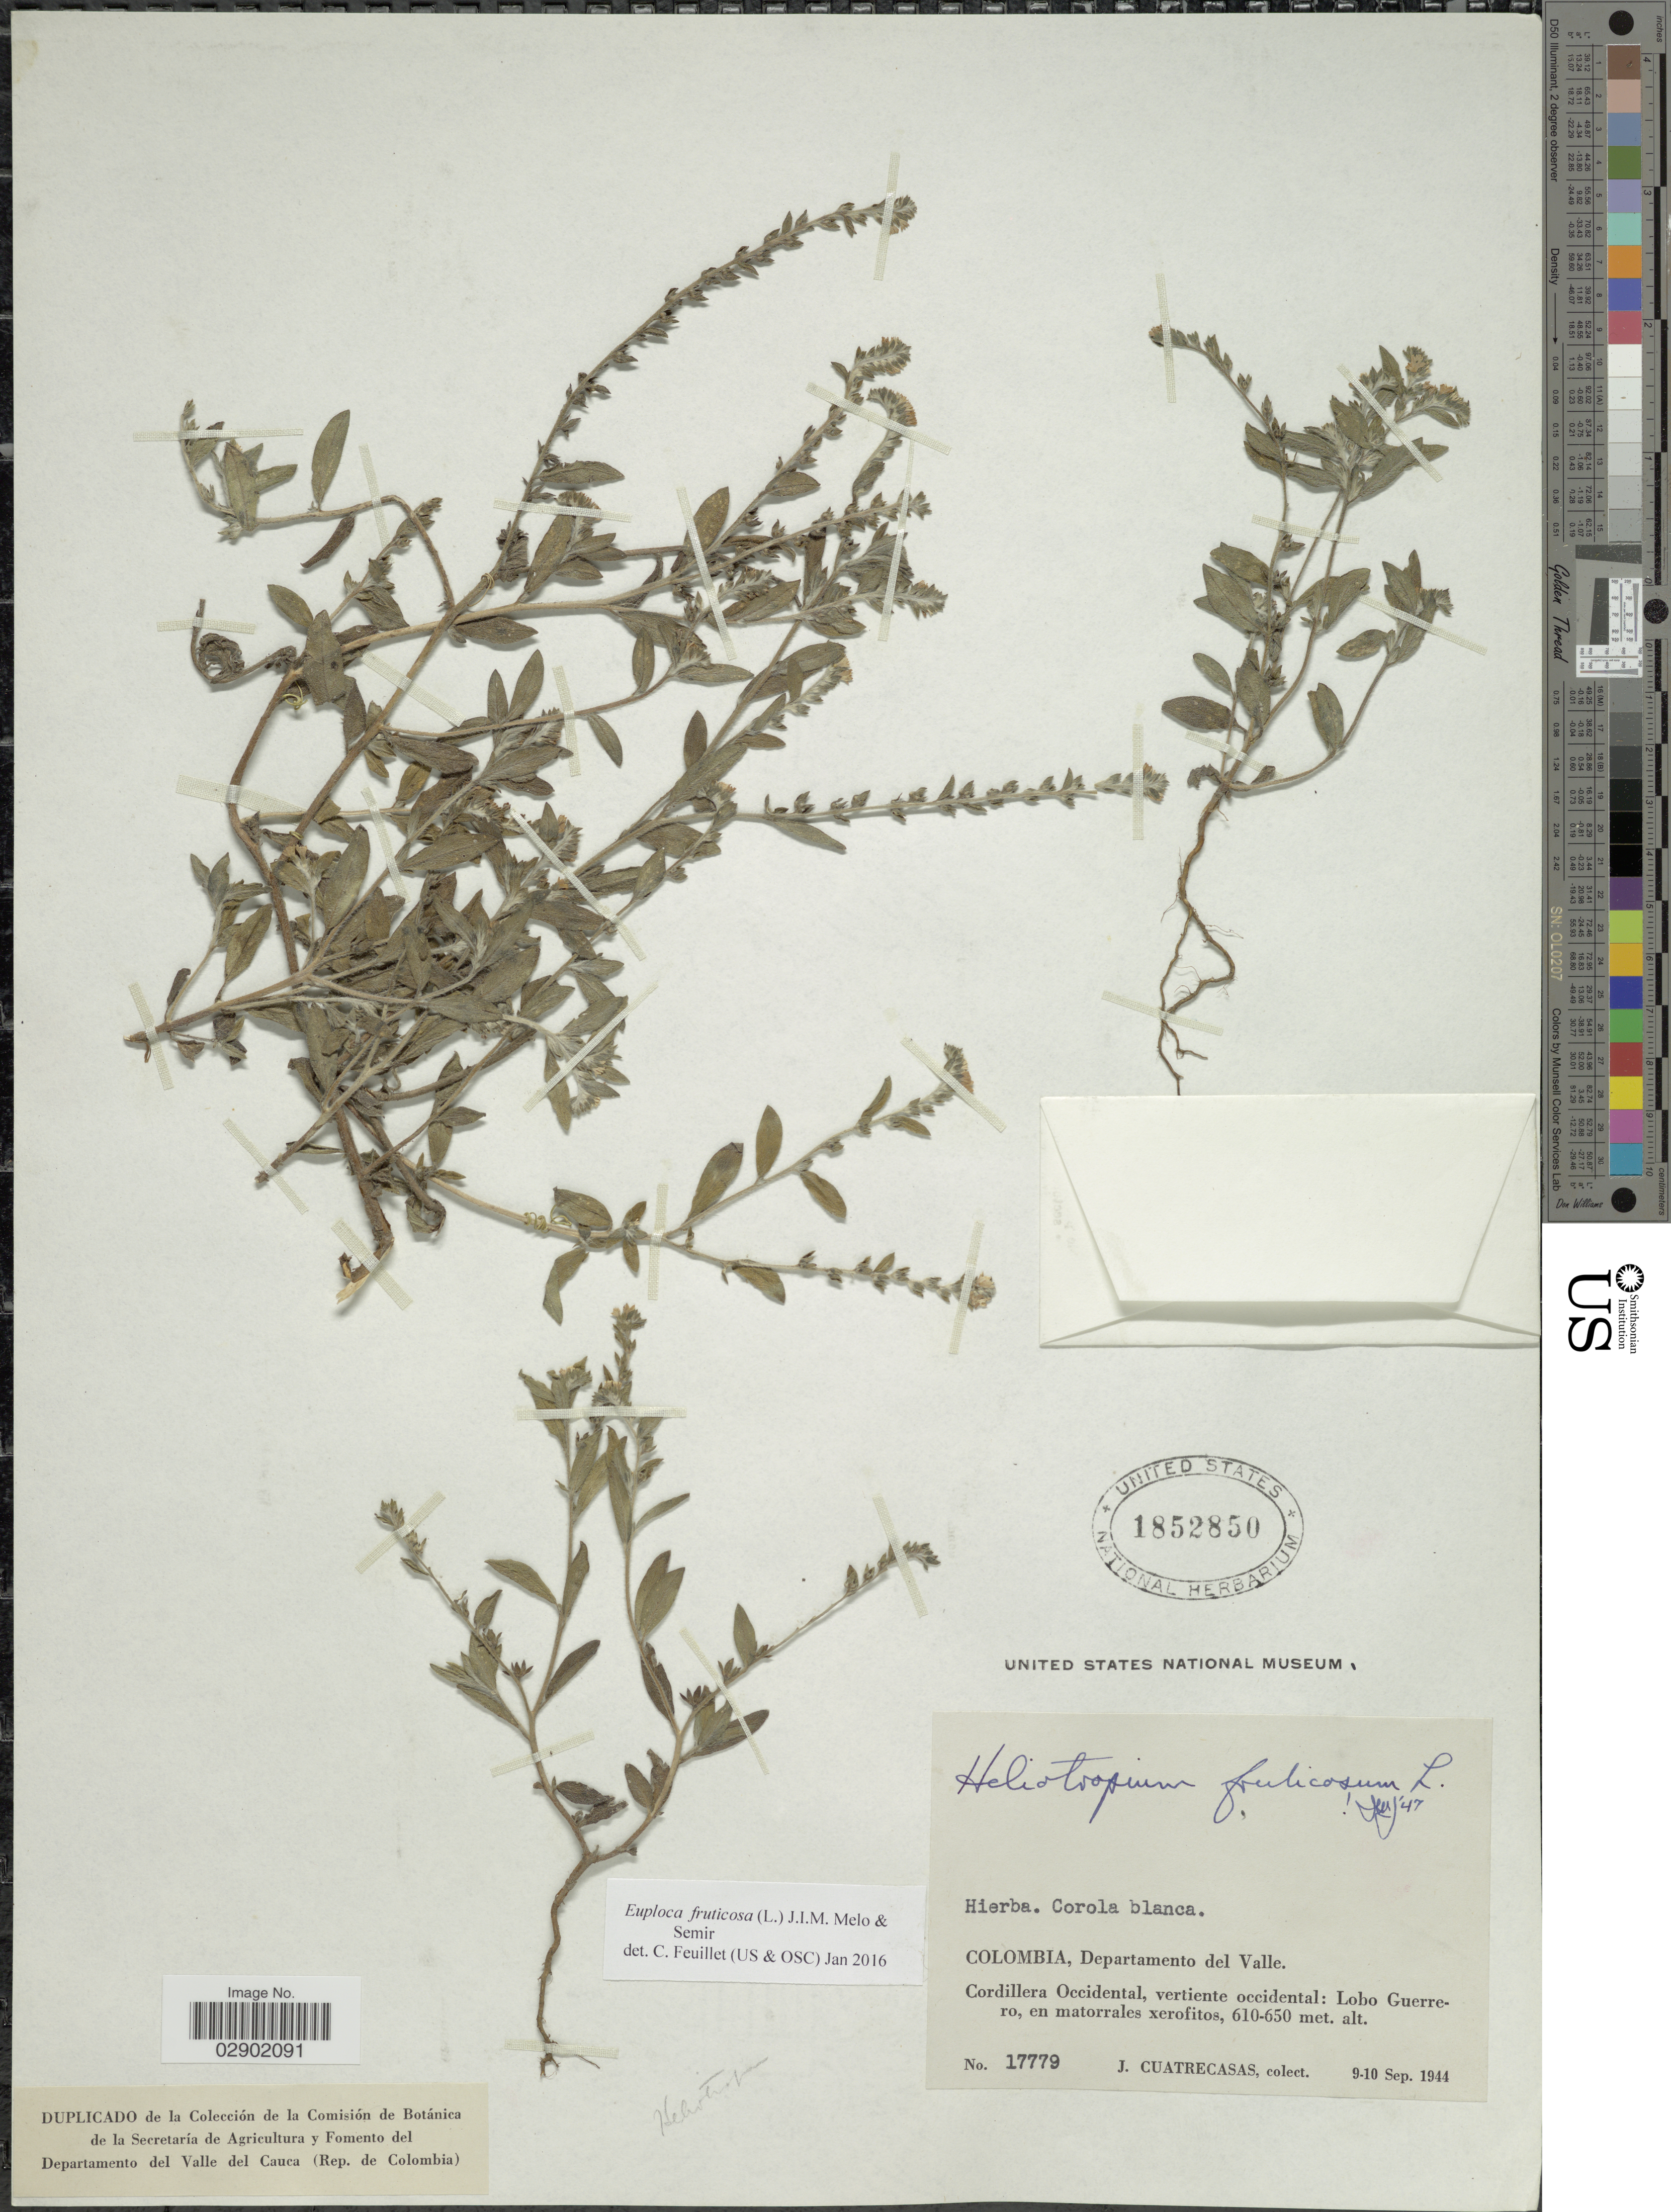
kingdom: Plantae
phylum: Tracheophyta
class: Magnoliopsida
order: Boraginales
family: Heliotropiaceae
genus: Euploca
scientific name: Euploca fruticosa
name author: (L.) J.I.M. Melo & Semir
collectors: J. Cuatrecasas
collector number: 17779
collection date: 1944-09-09/1944-09-10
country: Colombia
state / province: Valle del Cauca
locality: Departamento del Valle. Cordillera Occidental, vertiente occidental: Lobo Guerrero.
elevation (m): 610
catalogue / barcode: US 1852850